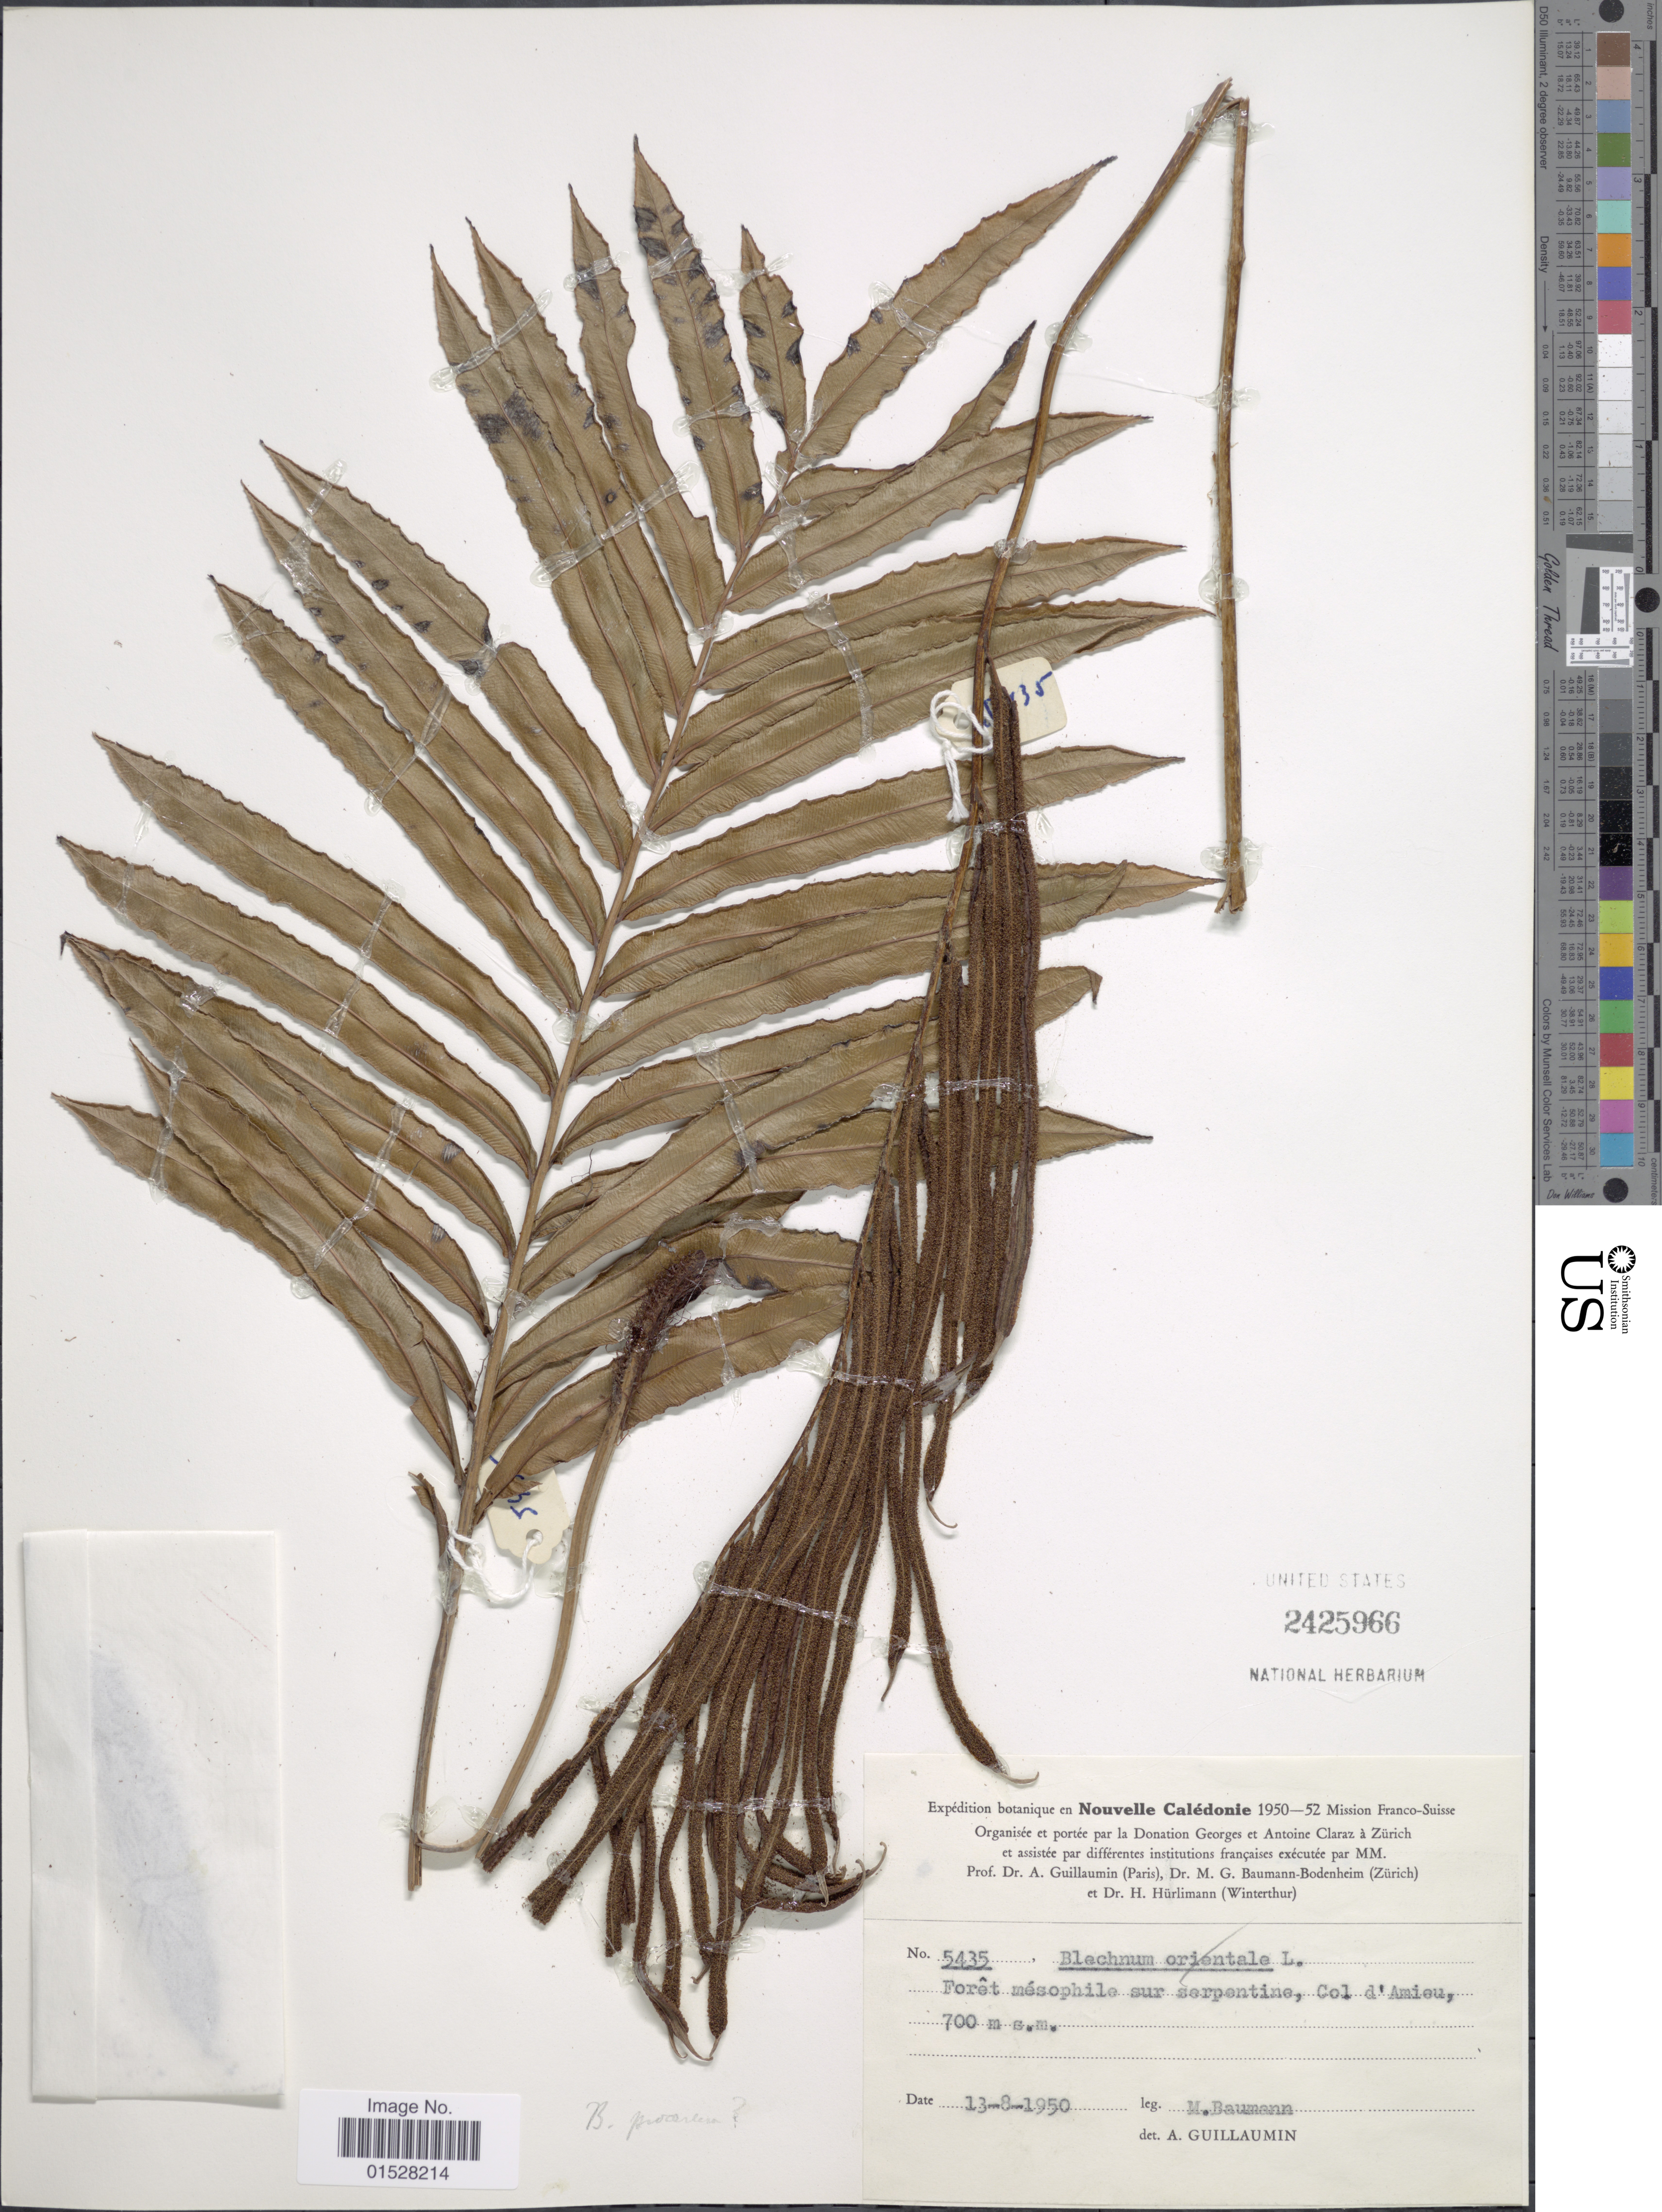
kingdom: Plantae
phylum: Tracheophyta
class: Polypodiopsida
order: Polypodiales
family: Blechnaceae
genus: Blechnum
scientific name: Blechnum subcordatum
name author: (E. Fourn.) Brownlie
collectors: M. Baumann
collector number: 5435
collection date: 1950-08-13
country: New Caledonia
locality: Forêt mésophile sur serpentine, Col d'Amieu.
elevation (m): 700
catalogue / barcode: US 2425966